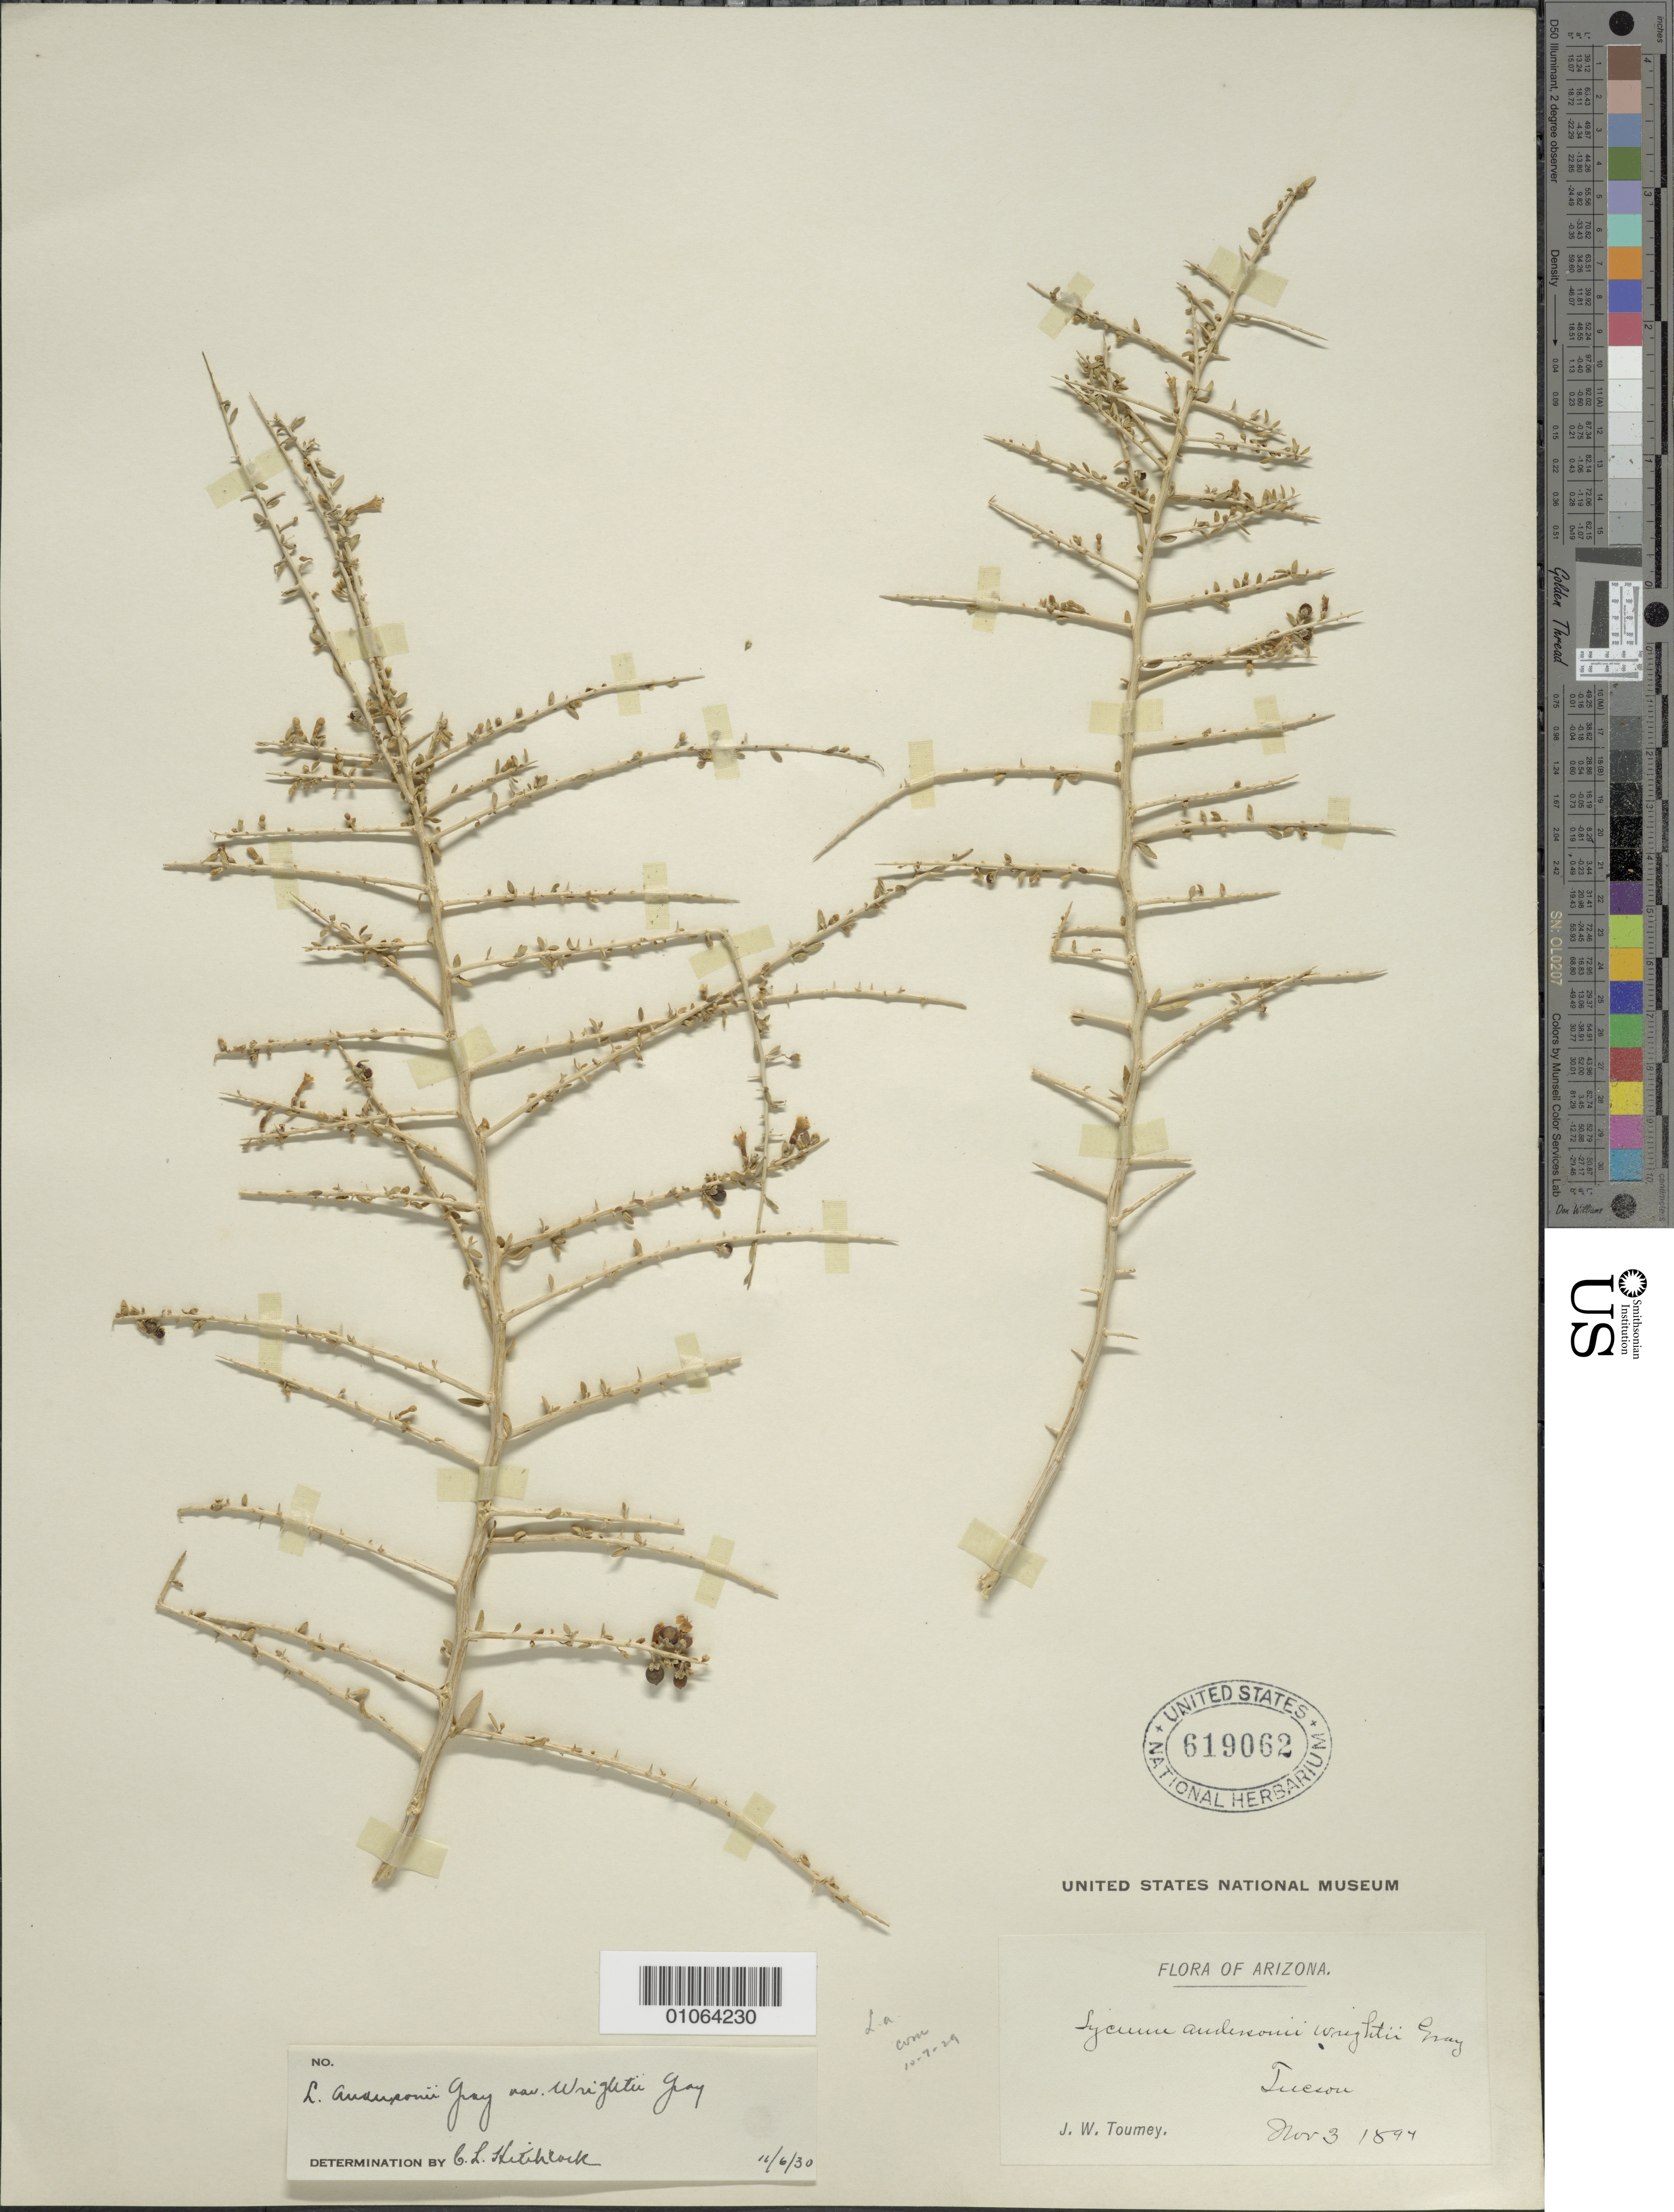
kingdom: Plantae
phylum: Tracheophyta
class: Magnoliopsida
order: Solanales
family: Solanaceae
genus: Lycium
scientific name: Lycium andersonii var. wrightii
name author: A. Gray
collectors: J. W. Toumey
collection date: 1894-11-03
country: United States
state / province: Arizona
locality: Tucson.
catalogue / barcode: US 619062